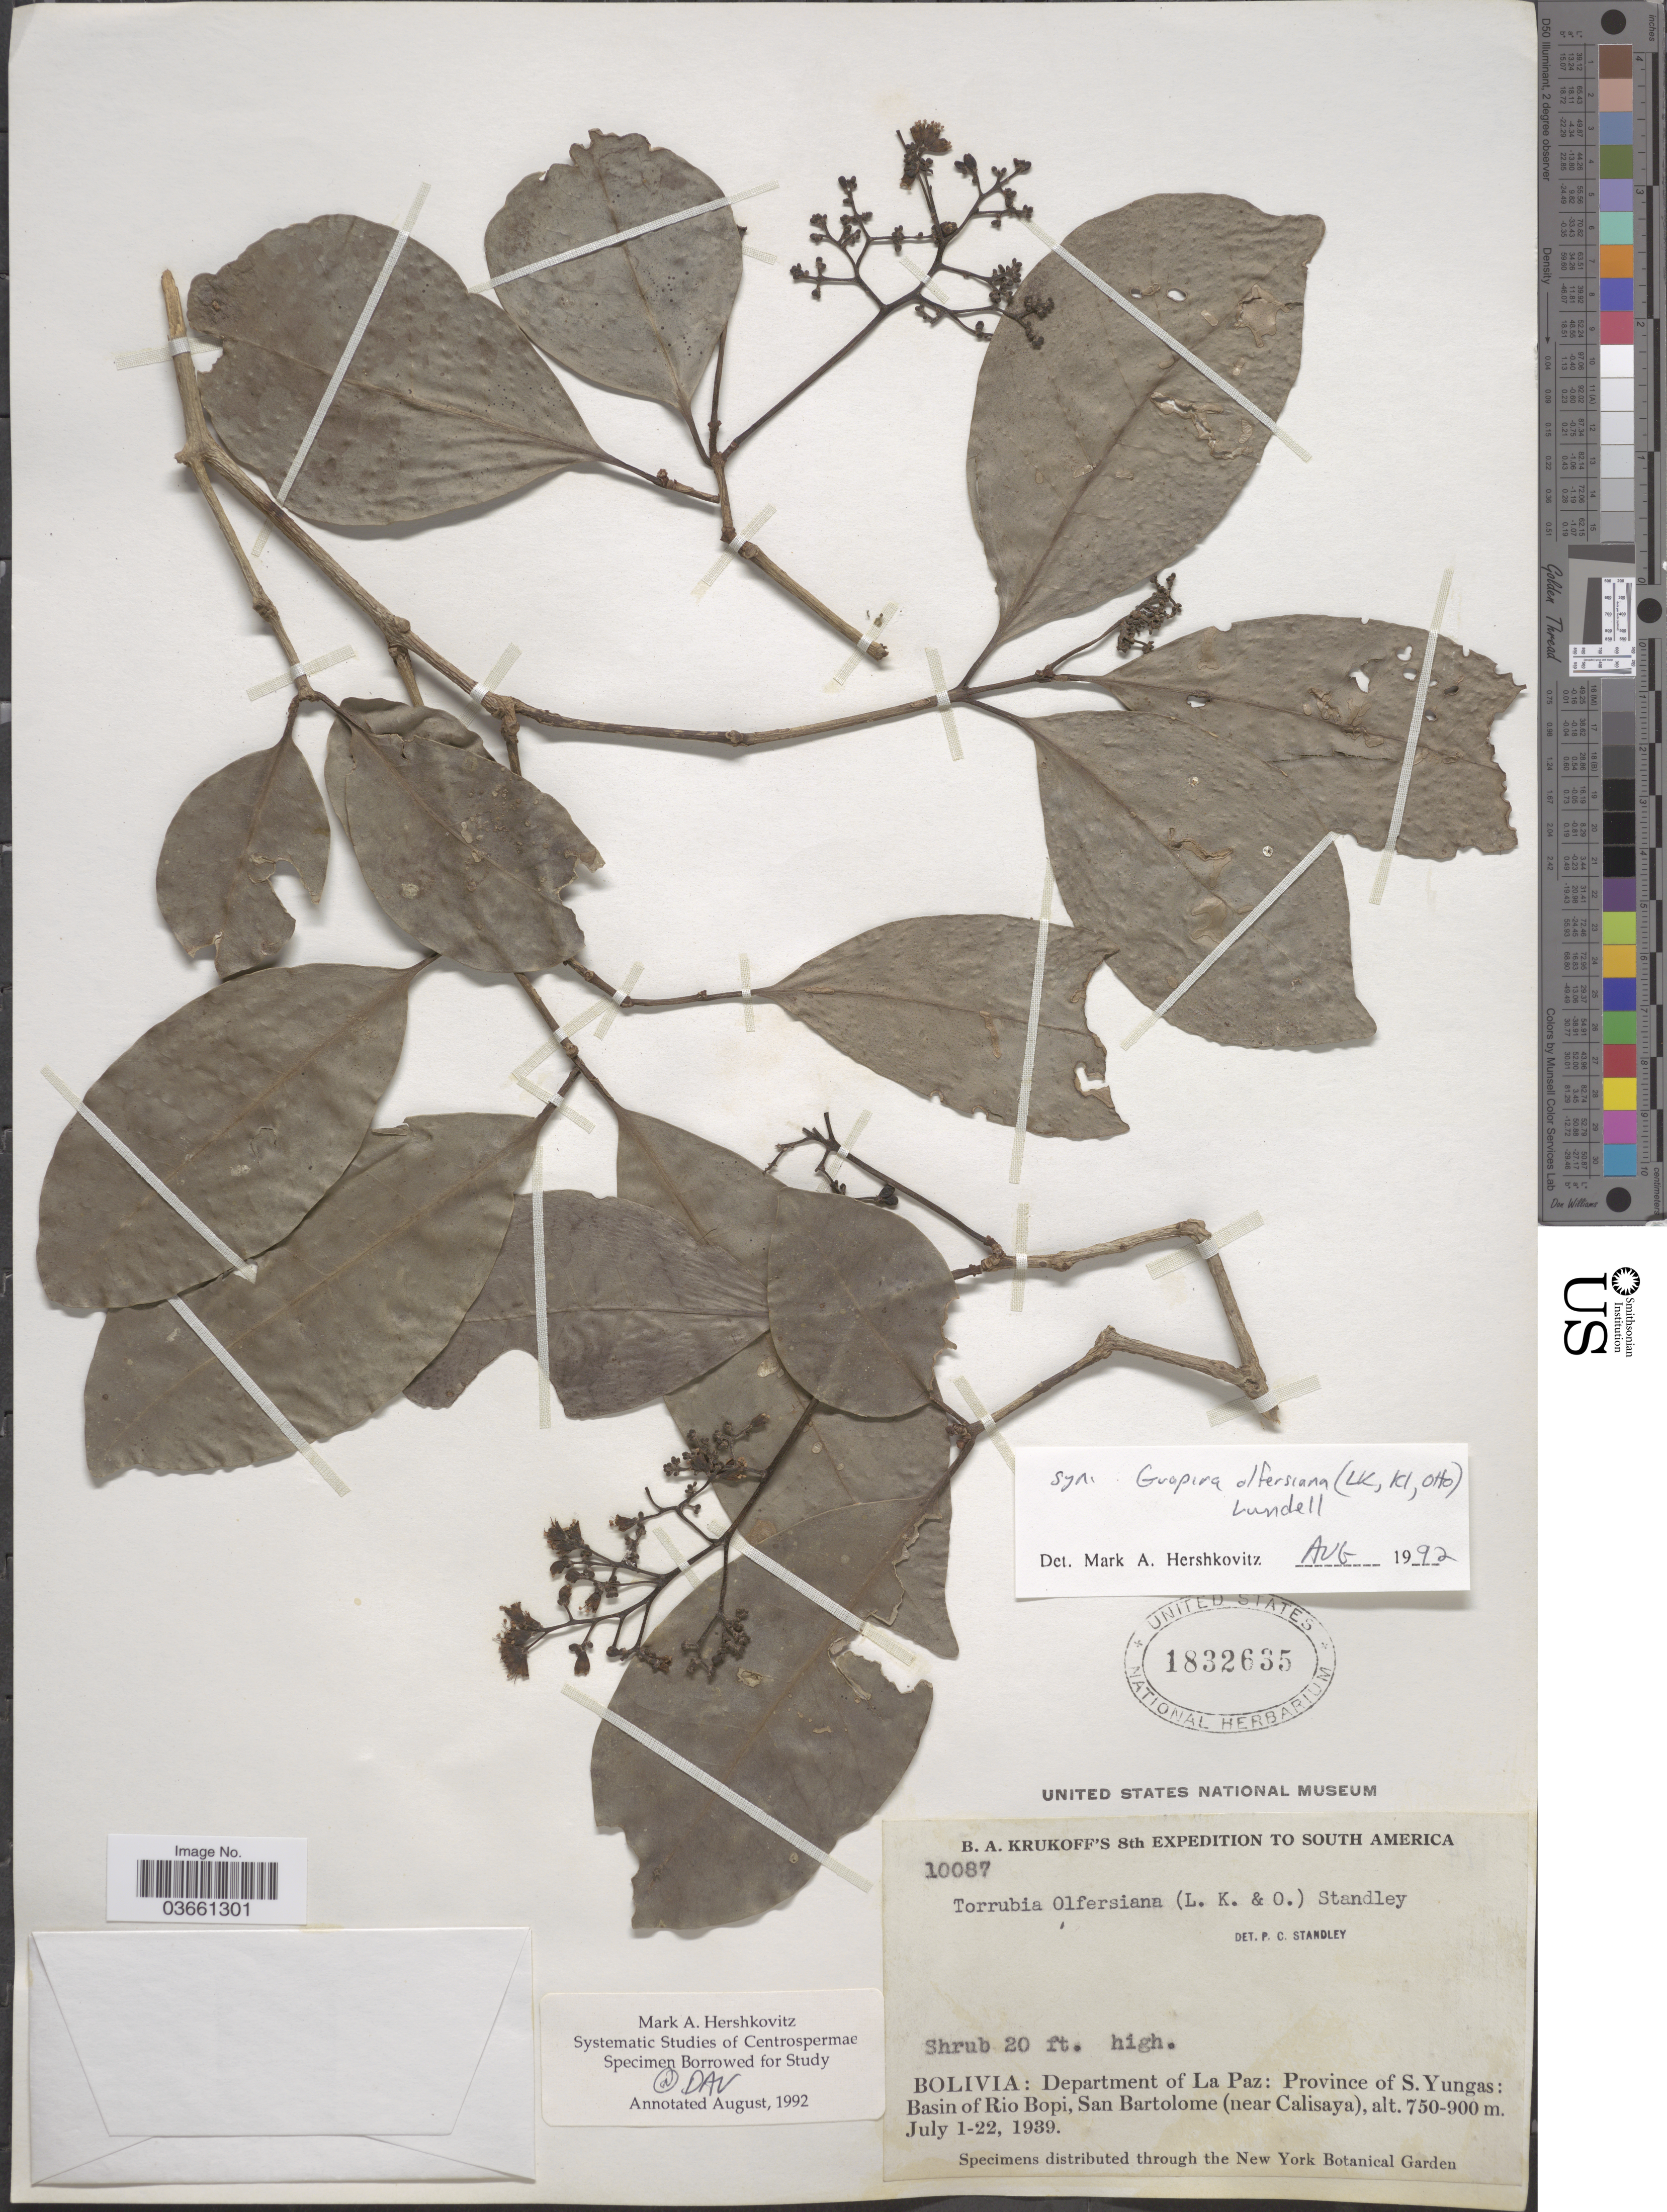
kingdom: Plantae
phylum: Tracheophyta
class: Magnoliopsida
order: Caryophyllales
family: Nyctaginaceae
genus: Guapira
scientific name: Guapira sp.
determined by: Strong, Mark T., (BOT), Smithsonian Institution - National Museum of Natural History (UNITED STATES)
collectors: B. A. Krukoff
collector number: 10087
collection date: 1939-07-01/1939-07-22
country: Bolivia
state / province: La Paz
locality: Department of La Paz: Province of S. Yungas: Basin of Rio Bopi, San Bartolome (near Calisaya).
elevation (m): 750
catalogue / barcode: US 1832635